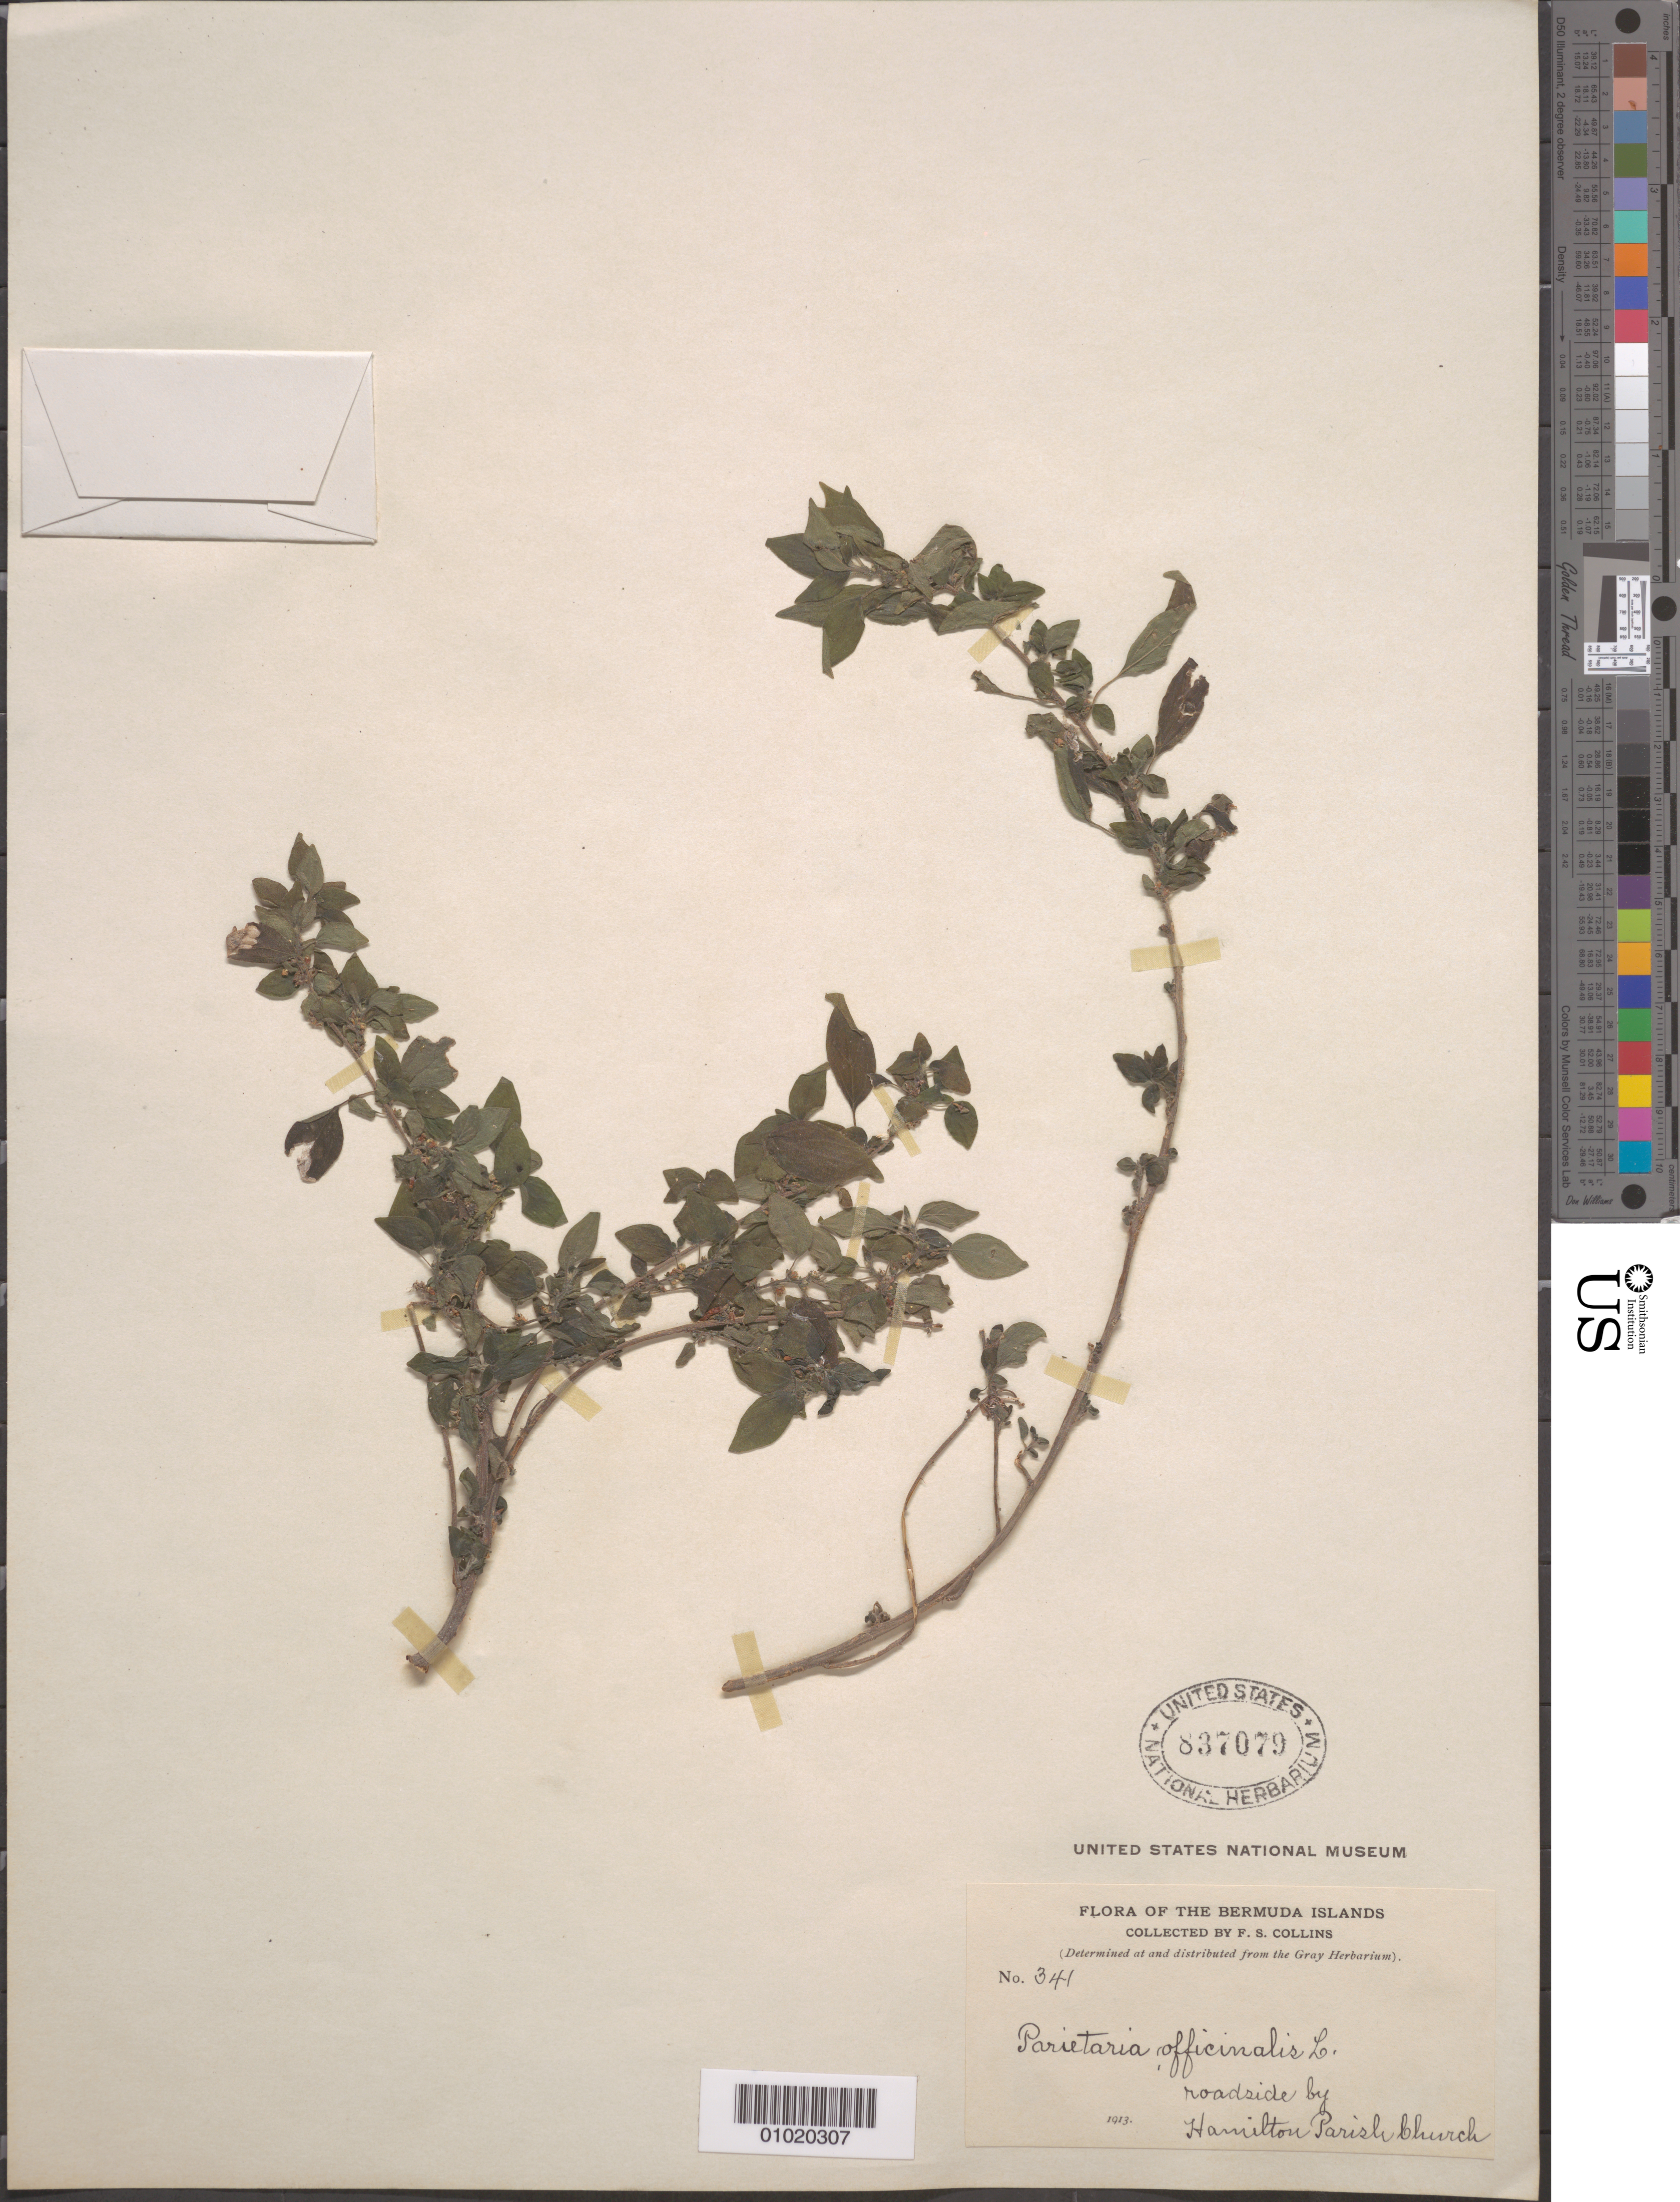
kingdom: Plantae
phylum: Tracheophyta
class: Magnoliopsida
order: Rosales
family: Urticaceae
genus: Parietaria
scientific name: Parietaria officinalis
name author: L.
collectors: F. Collins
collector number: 344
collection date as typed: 01 Jan 1913 to 31 Dec 1913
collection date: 1913-01-01/1913-12-31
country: Bermuda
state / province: Hamilton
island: Bermuda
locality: Roadside by Hamilton Parish church.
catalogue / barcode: US 837079